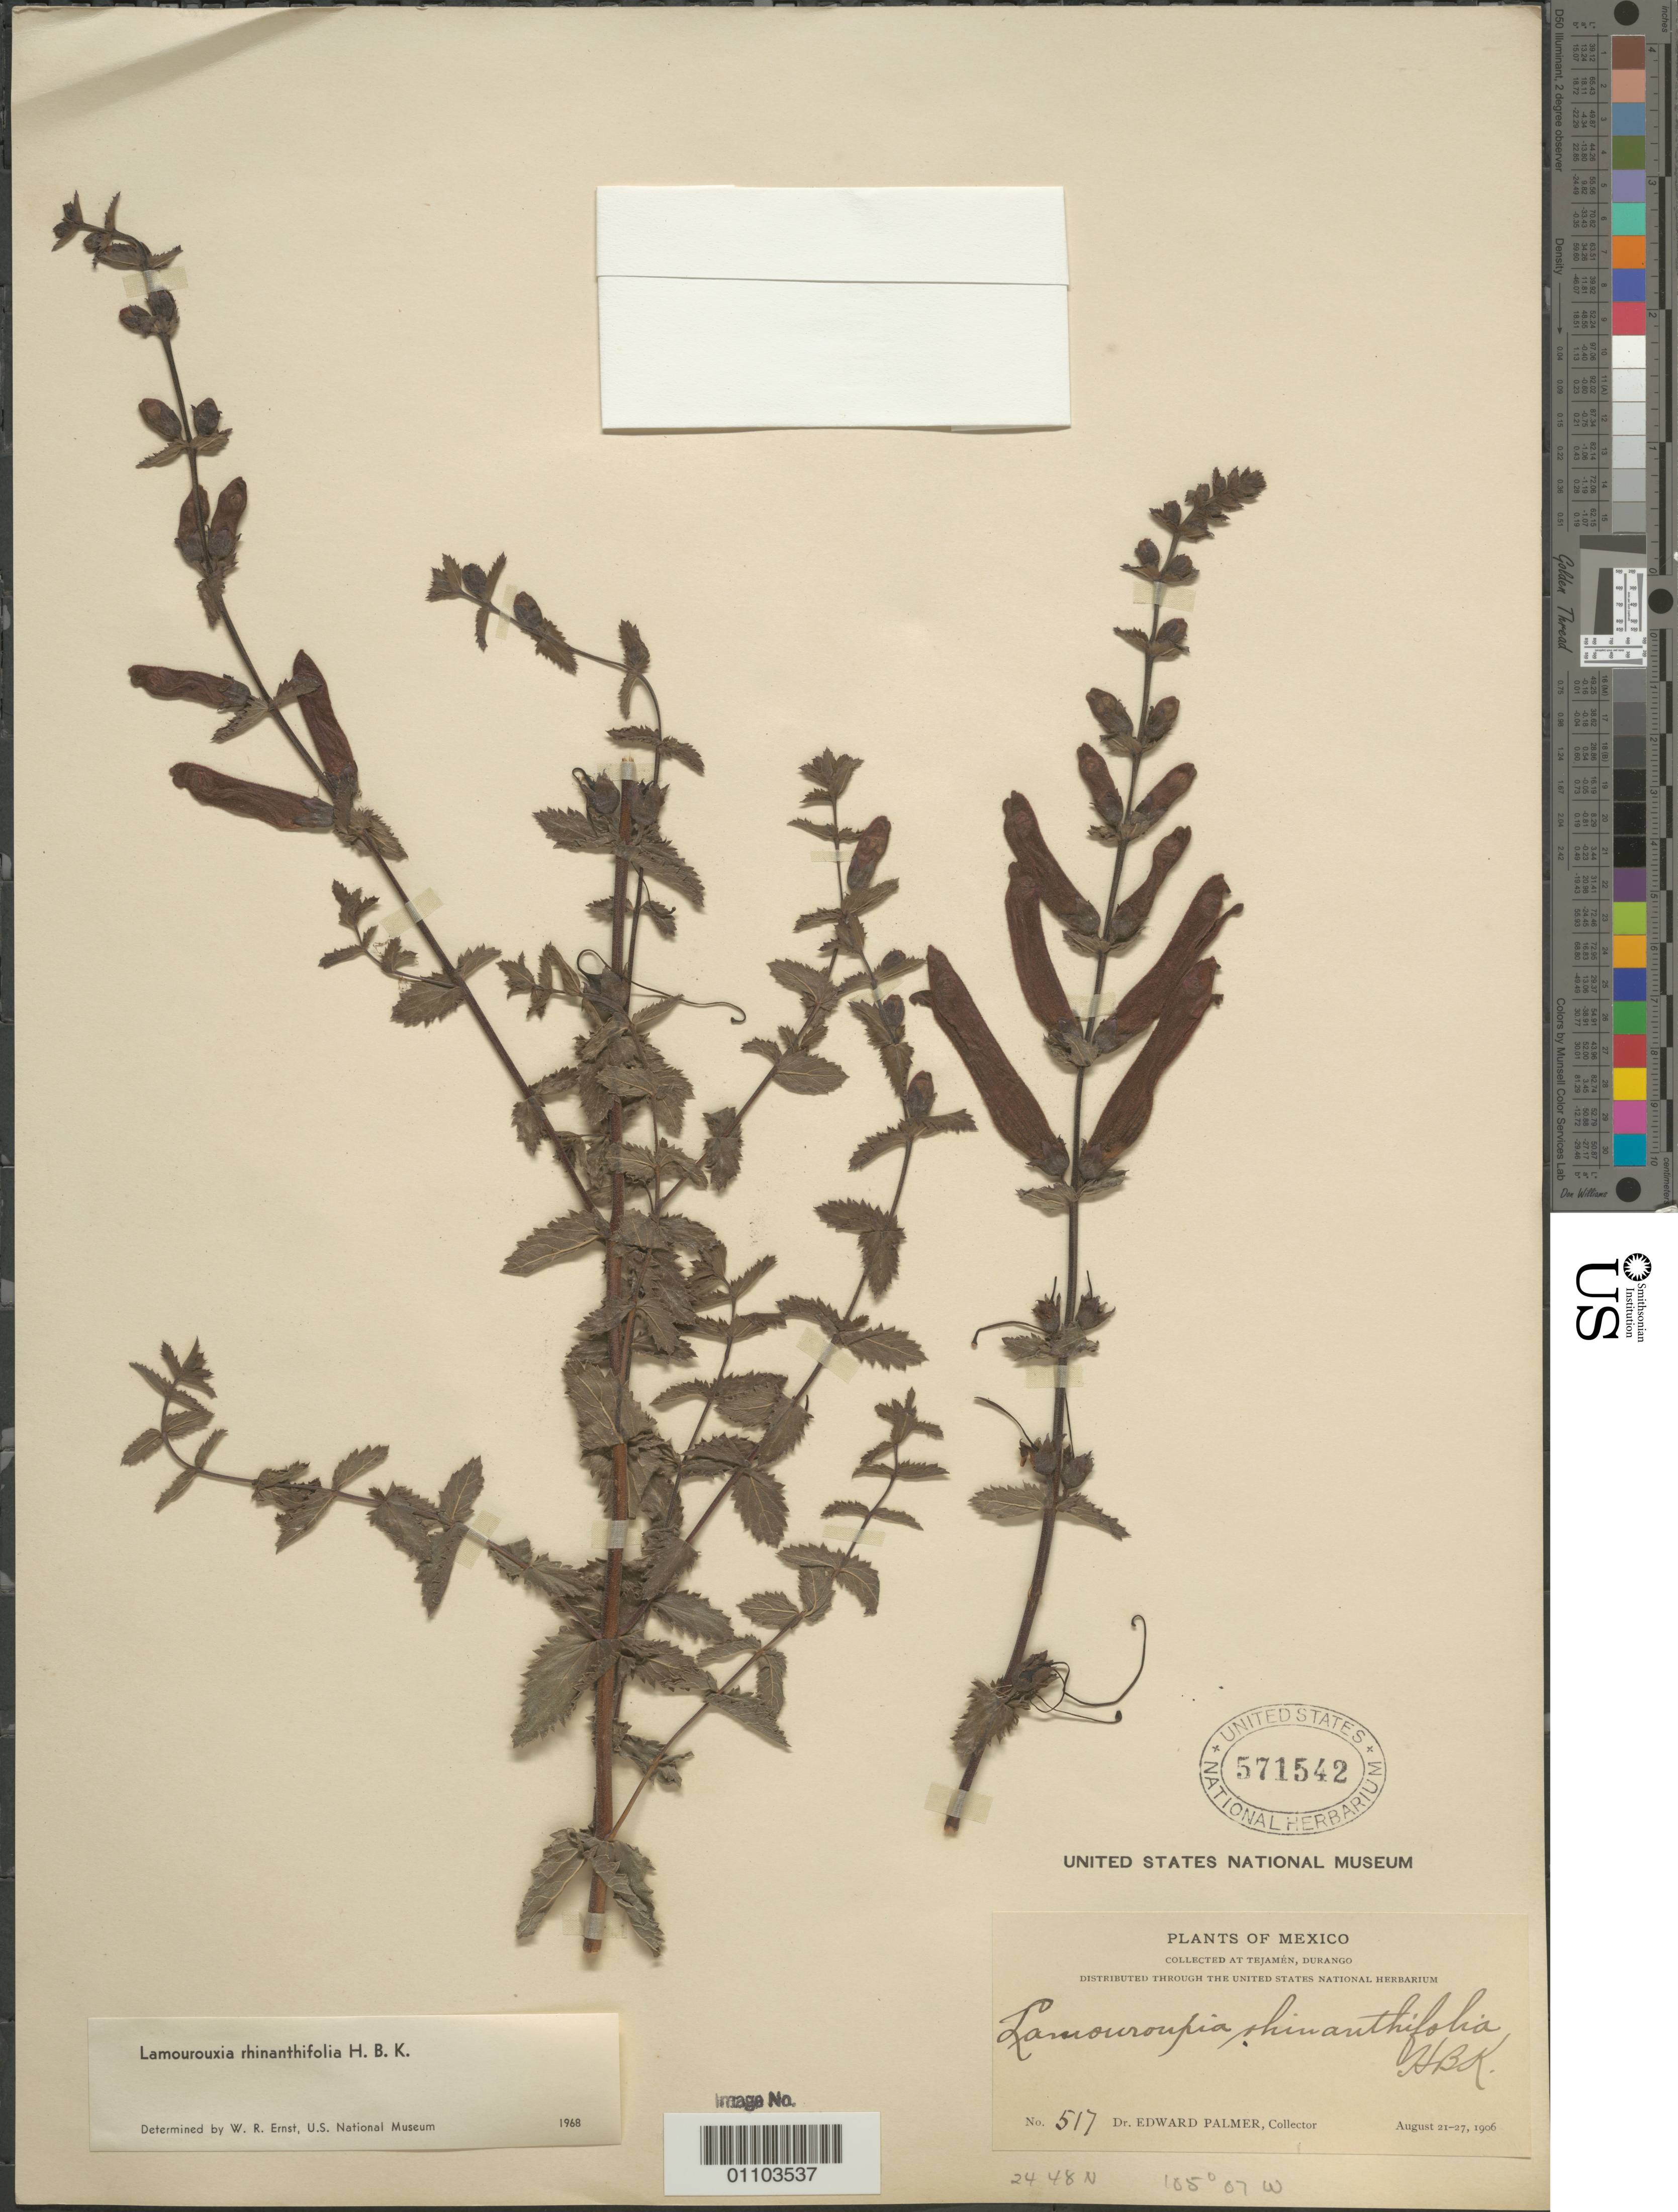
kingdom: Plantae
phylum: Tracheophyta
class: Magnoliopsida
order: Lamiales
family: Orobanchaceae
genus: Lamourouxia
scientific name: Lamourouxia rhinanthifolia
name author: Kunth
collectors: E. Palmer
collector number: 517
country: Mexico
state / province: Durango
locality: Tejamen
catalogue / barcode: US 571542